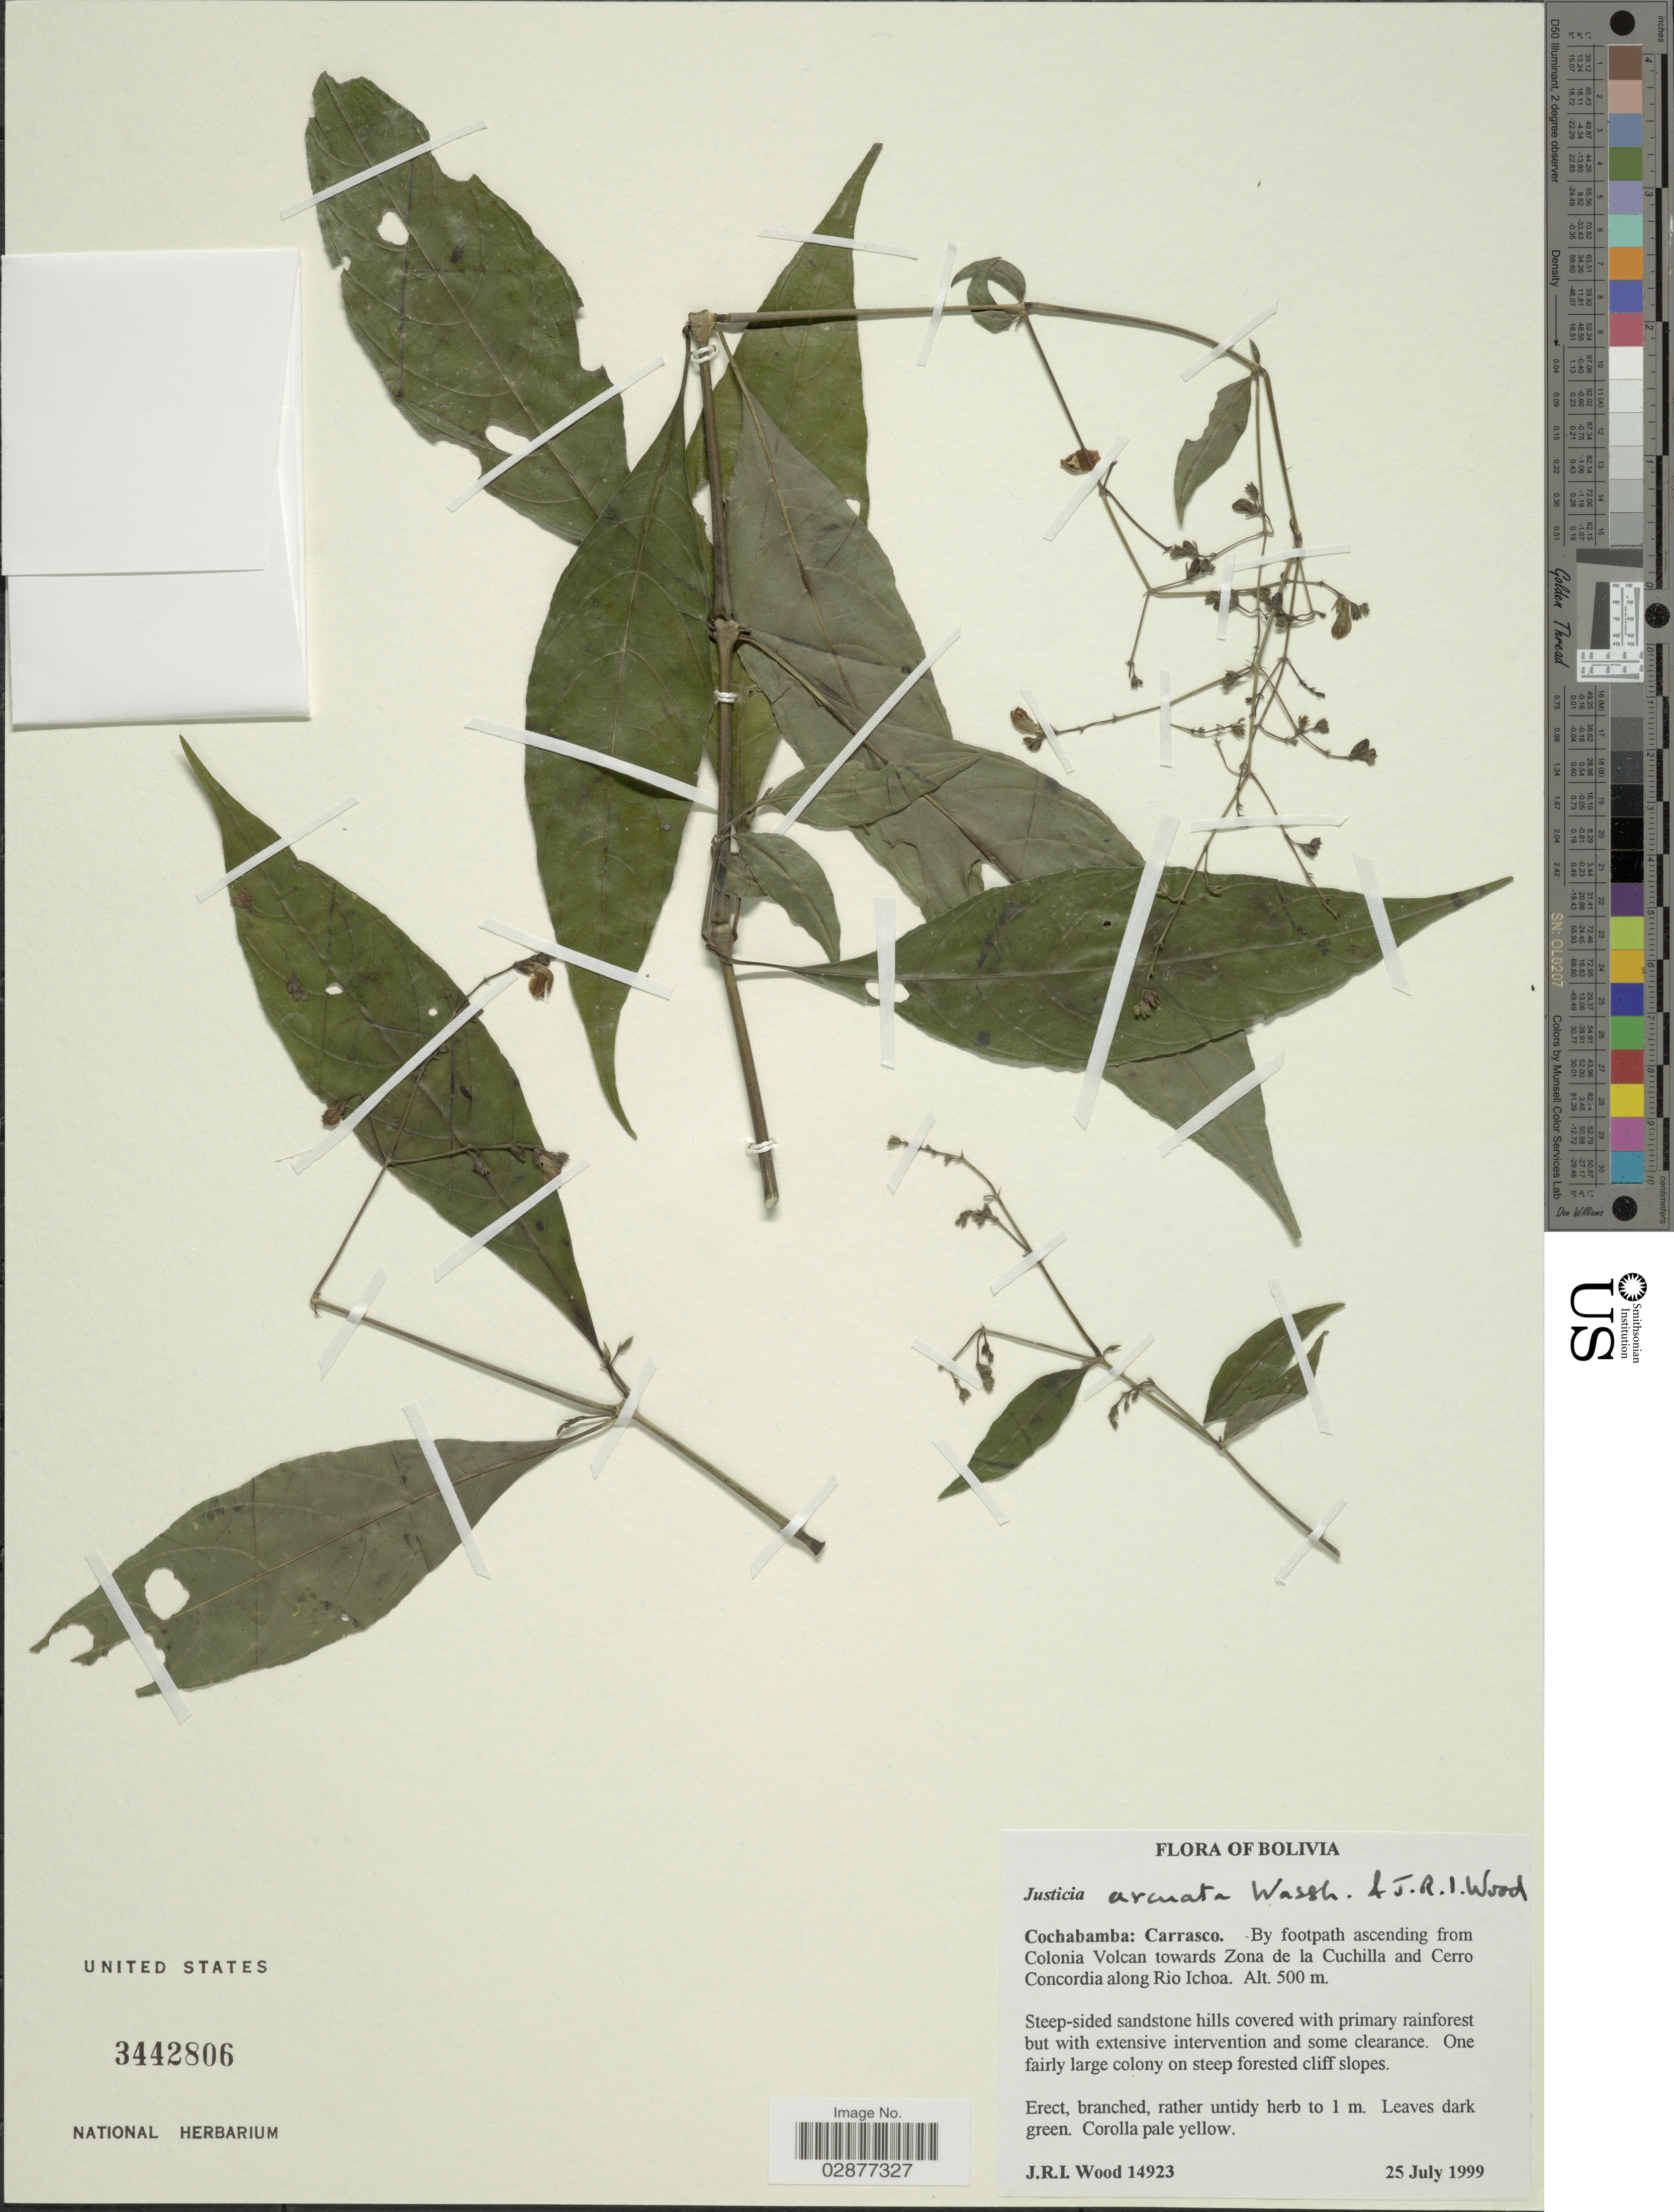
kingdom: Plantae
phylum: Tracheophyta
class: Magnoliopsida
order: Lamiales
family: Acanthaceae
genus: Justicia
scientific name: Justicia arcuata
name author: Wassh. & J.R.I. Wood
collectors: J. R. I. Wood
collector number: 14923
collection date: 1999-07-25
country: Bolivia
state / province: Cochabamba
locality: Carrasco. By footpath ascending from Colonia Volcan towards Zona de la Cuchilla and Cerro Concordia along Rio Ichoa.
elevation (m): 500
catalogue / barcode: US 3442806